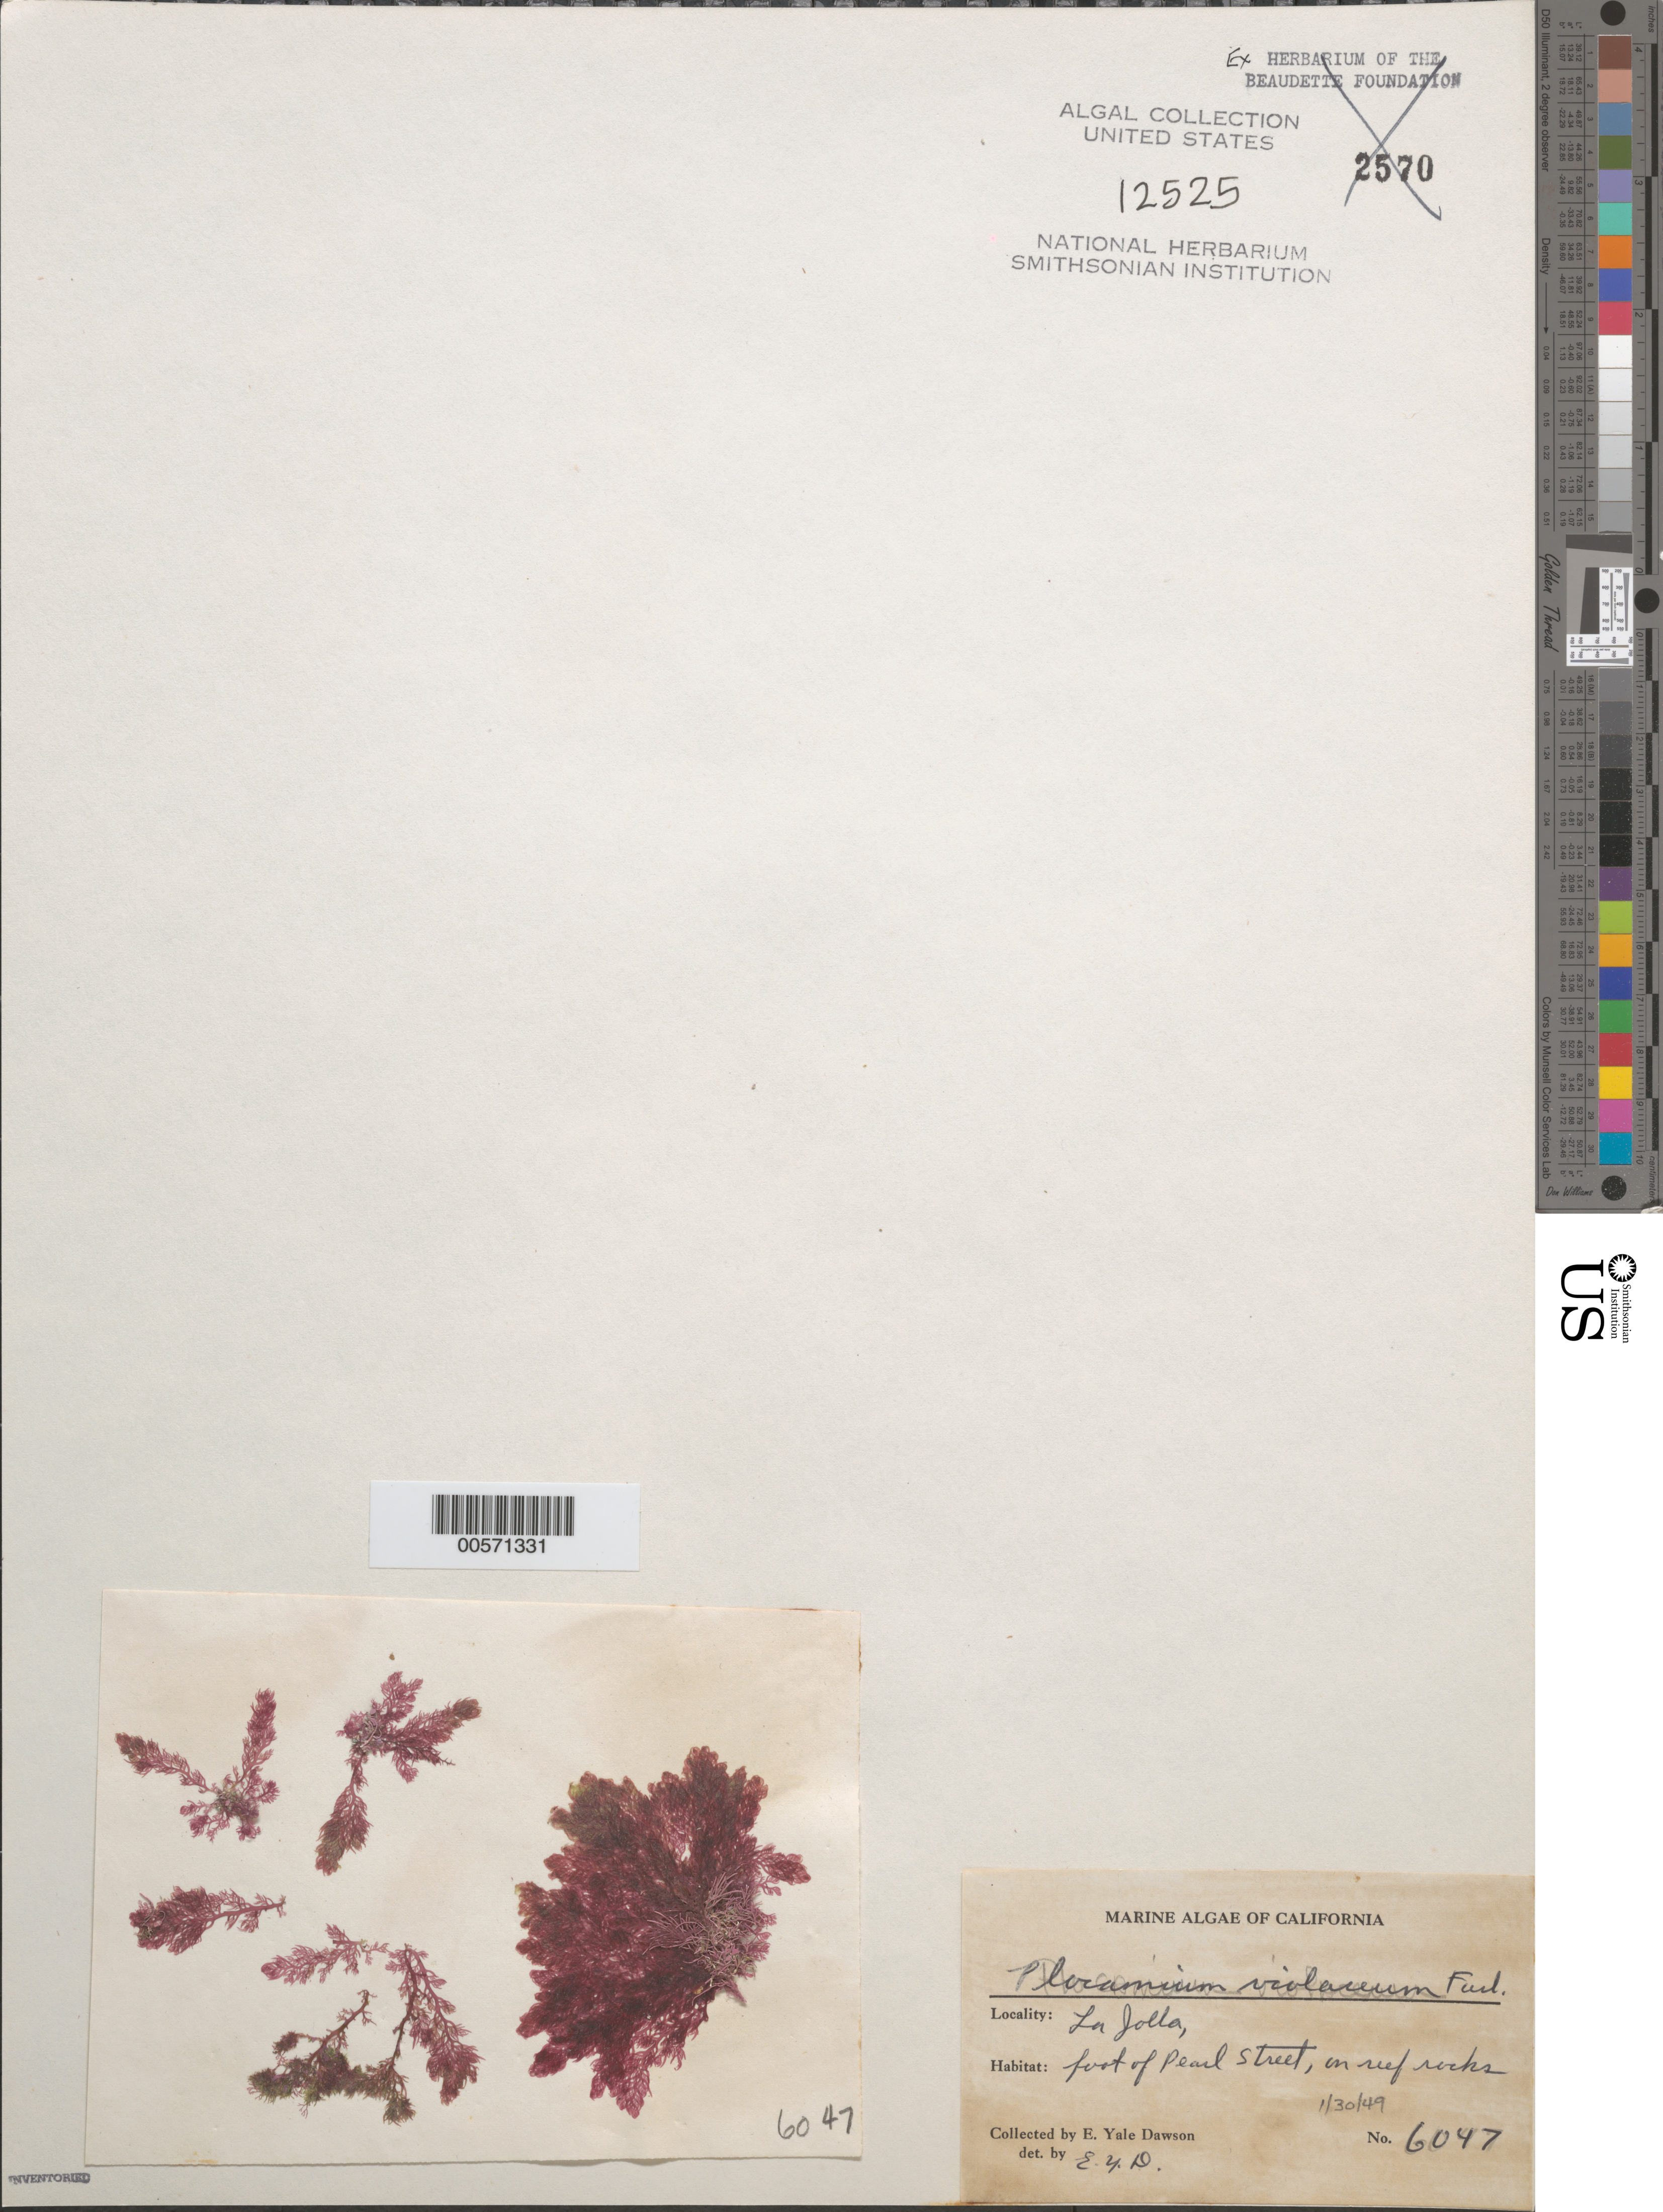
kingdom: Plantae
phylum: Rhodophyta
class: Florideophyceae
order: Plocamiales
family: Plocamiaceae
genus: Plocamium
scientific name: Plocamium violaceum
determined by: Dawson, E. Y.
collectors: E. Y. Dawson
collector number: EYD 6047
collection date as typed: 30 Jan 1949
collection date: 1949-01-30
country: United States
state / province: California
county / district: San Diego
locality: La Jolla, foot of Pearl Street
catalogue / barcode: US 12525